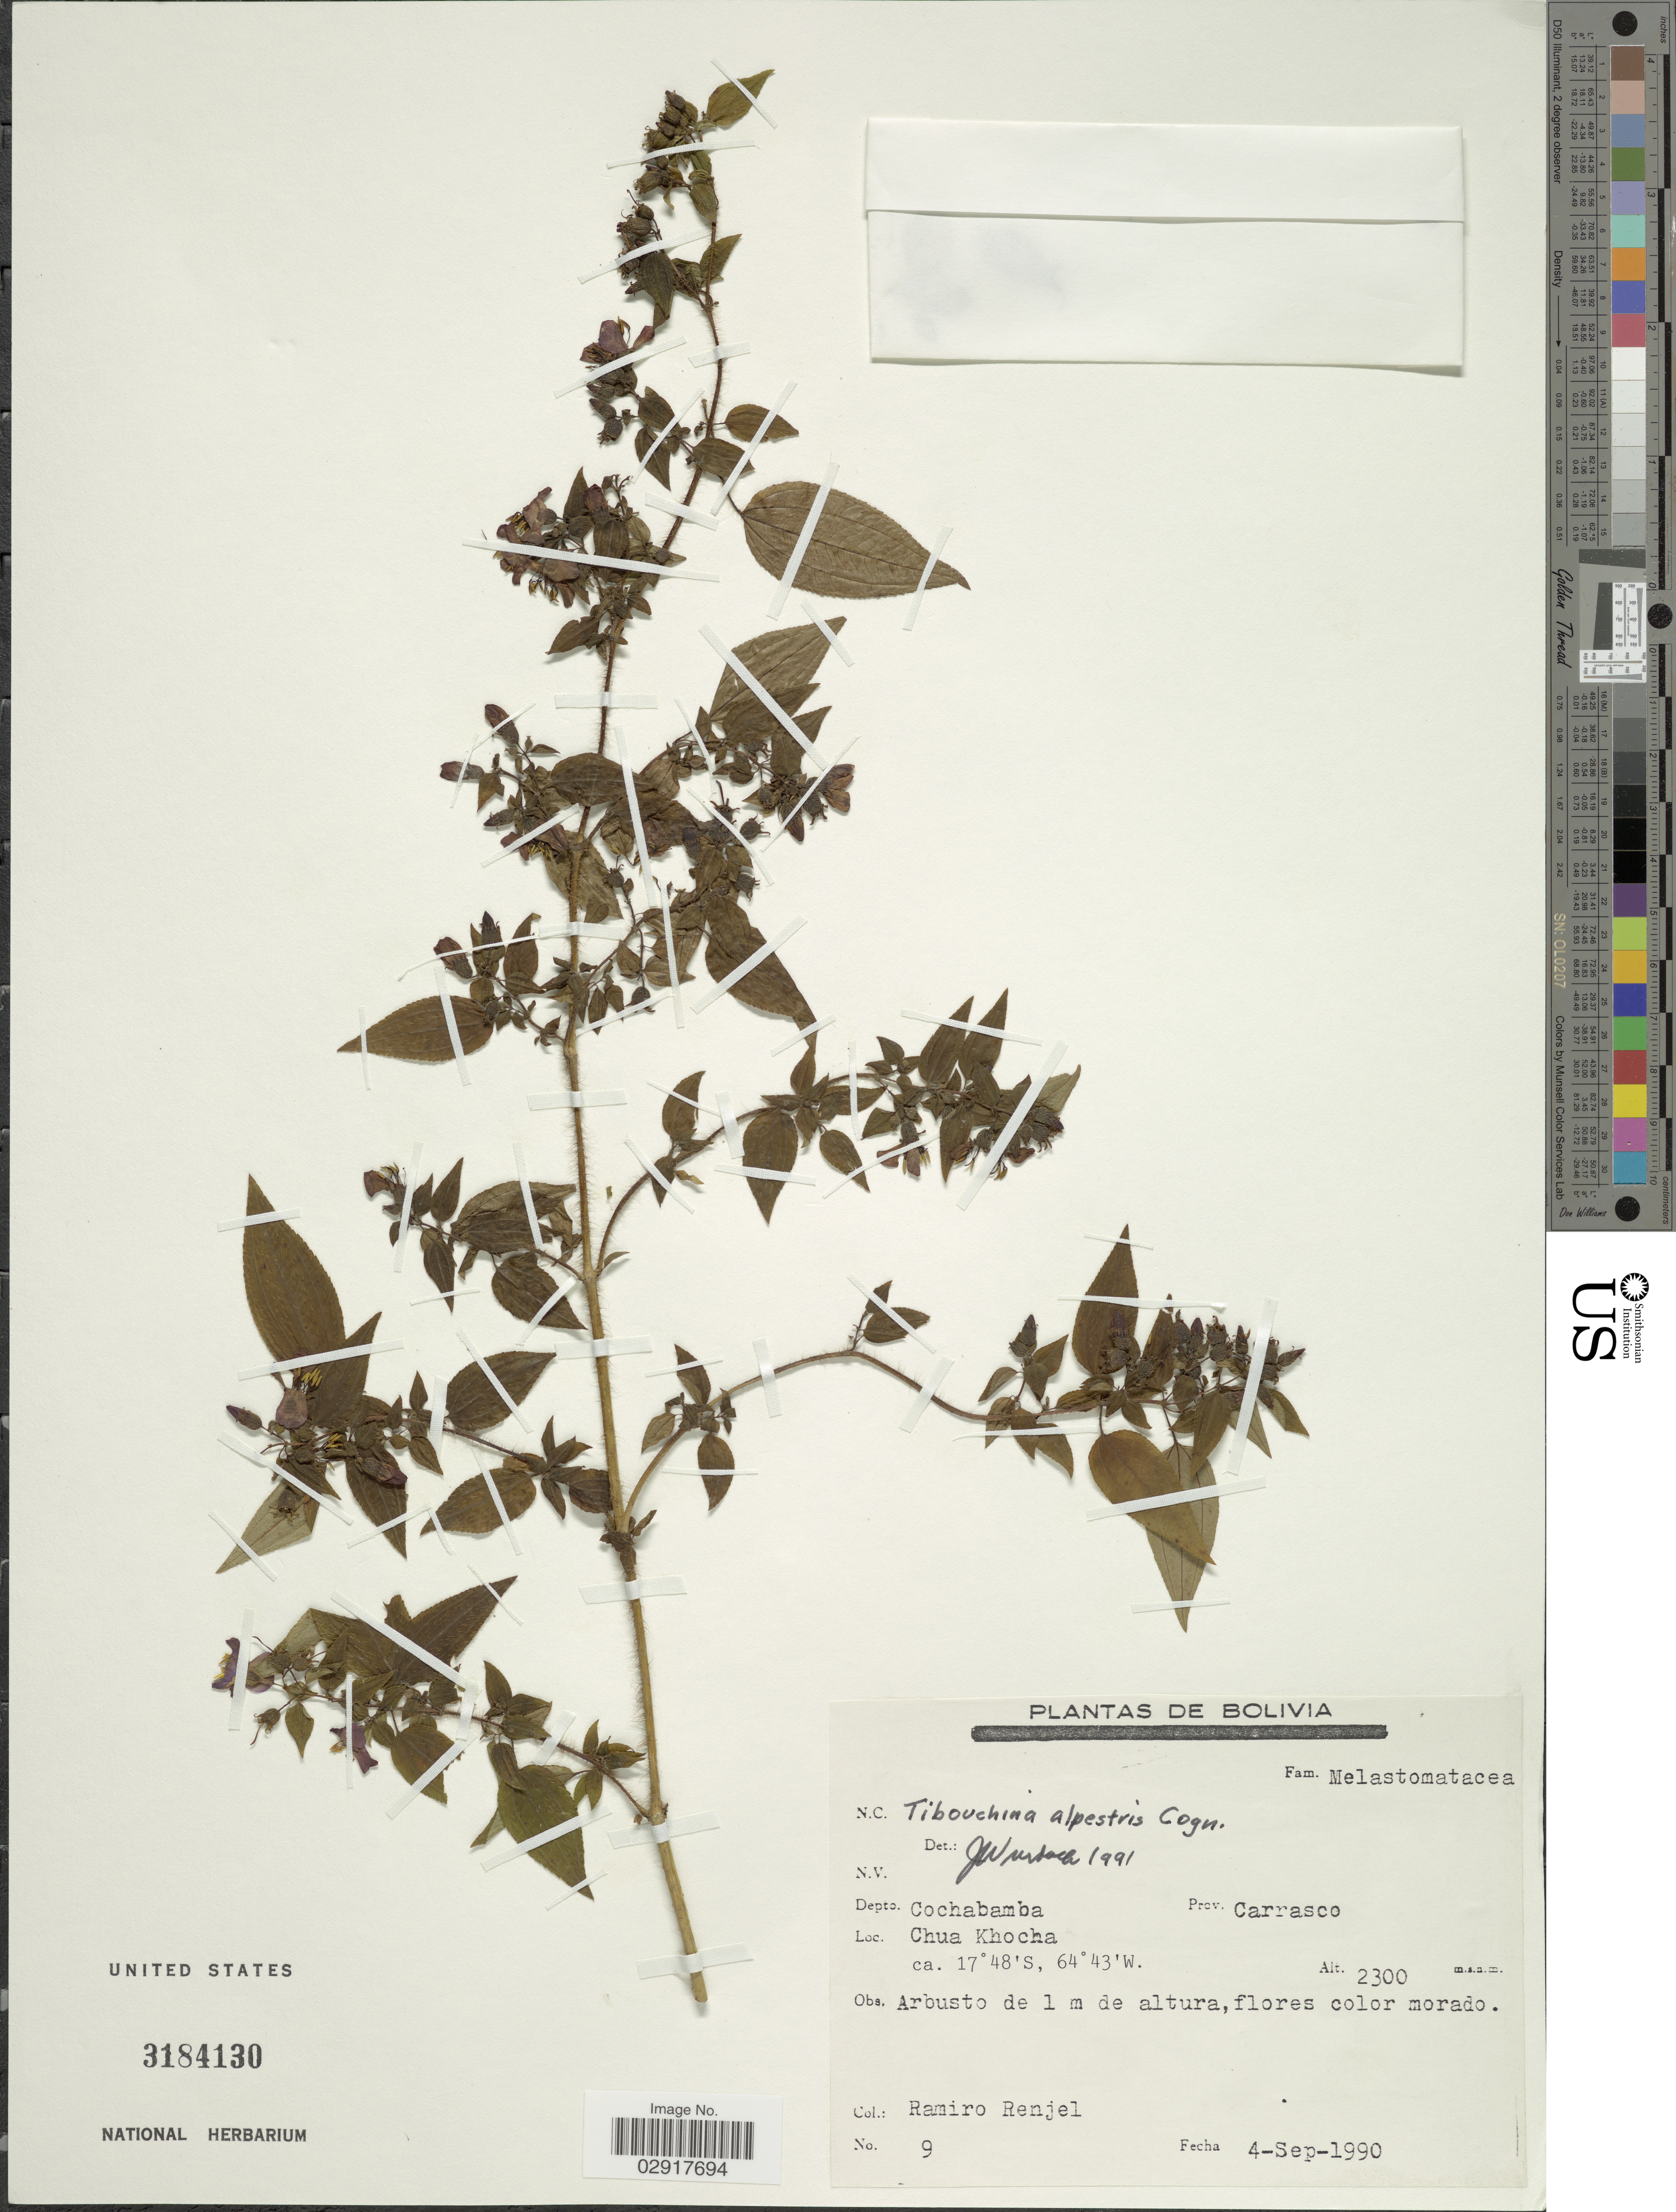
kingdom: Plantae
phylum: Tracheophyta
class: Magnoliopsida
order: Myrtales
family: Melastomataceae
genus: Chaetogastra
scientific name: Chaetogastra brachyphylla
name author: (Gleason) P.J.F. Guim. & Michelang.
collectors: R. Renjel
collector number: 9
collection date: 1990-09-04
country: Bolivia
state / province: Cochabamba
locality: Depto. Cochabamba. Prov. Carrasco. Chua Khocha.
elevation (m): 2300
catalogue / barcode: US 3184130